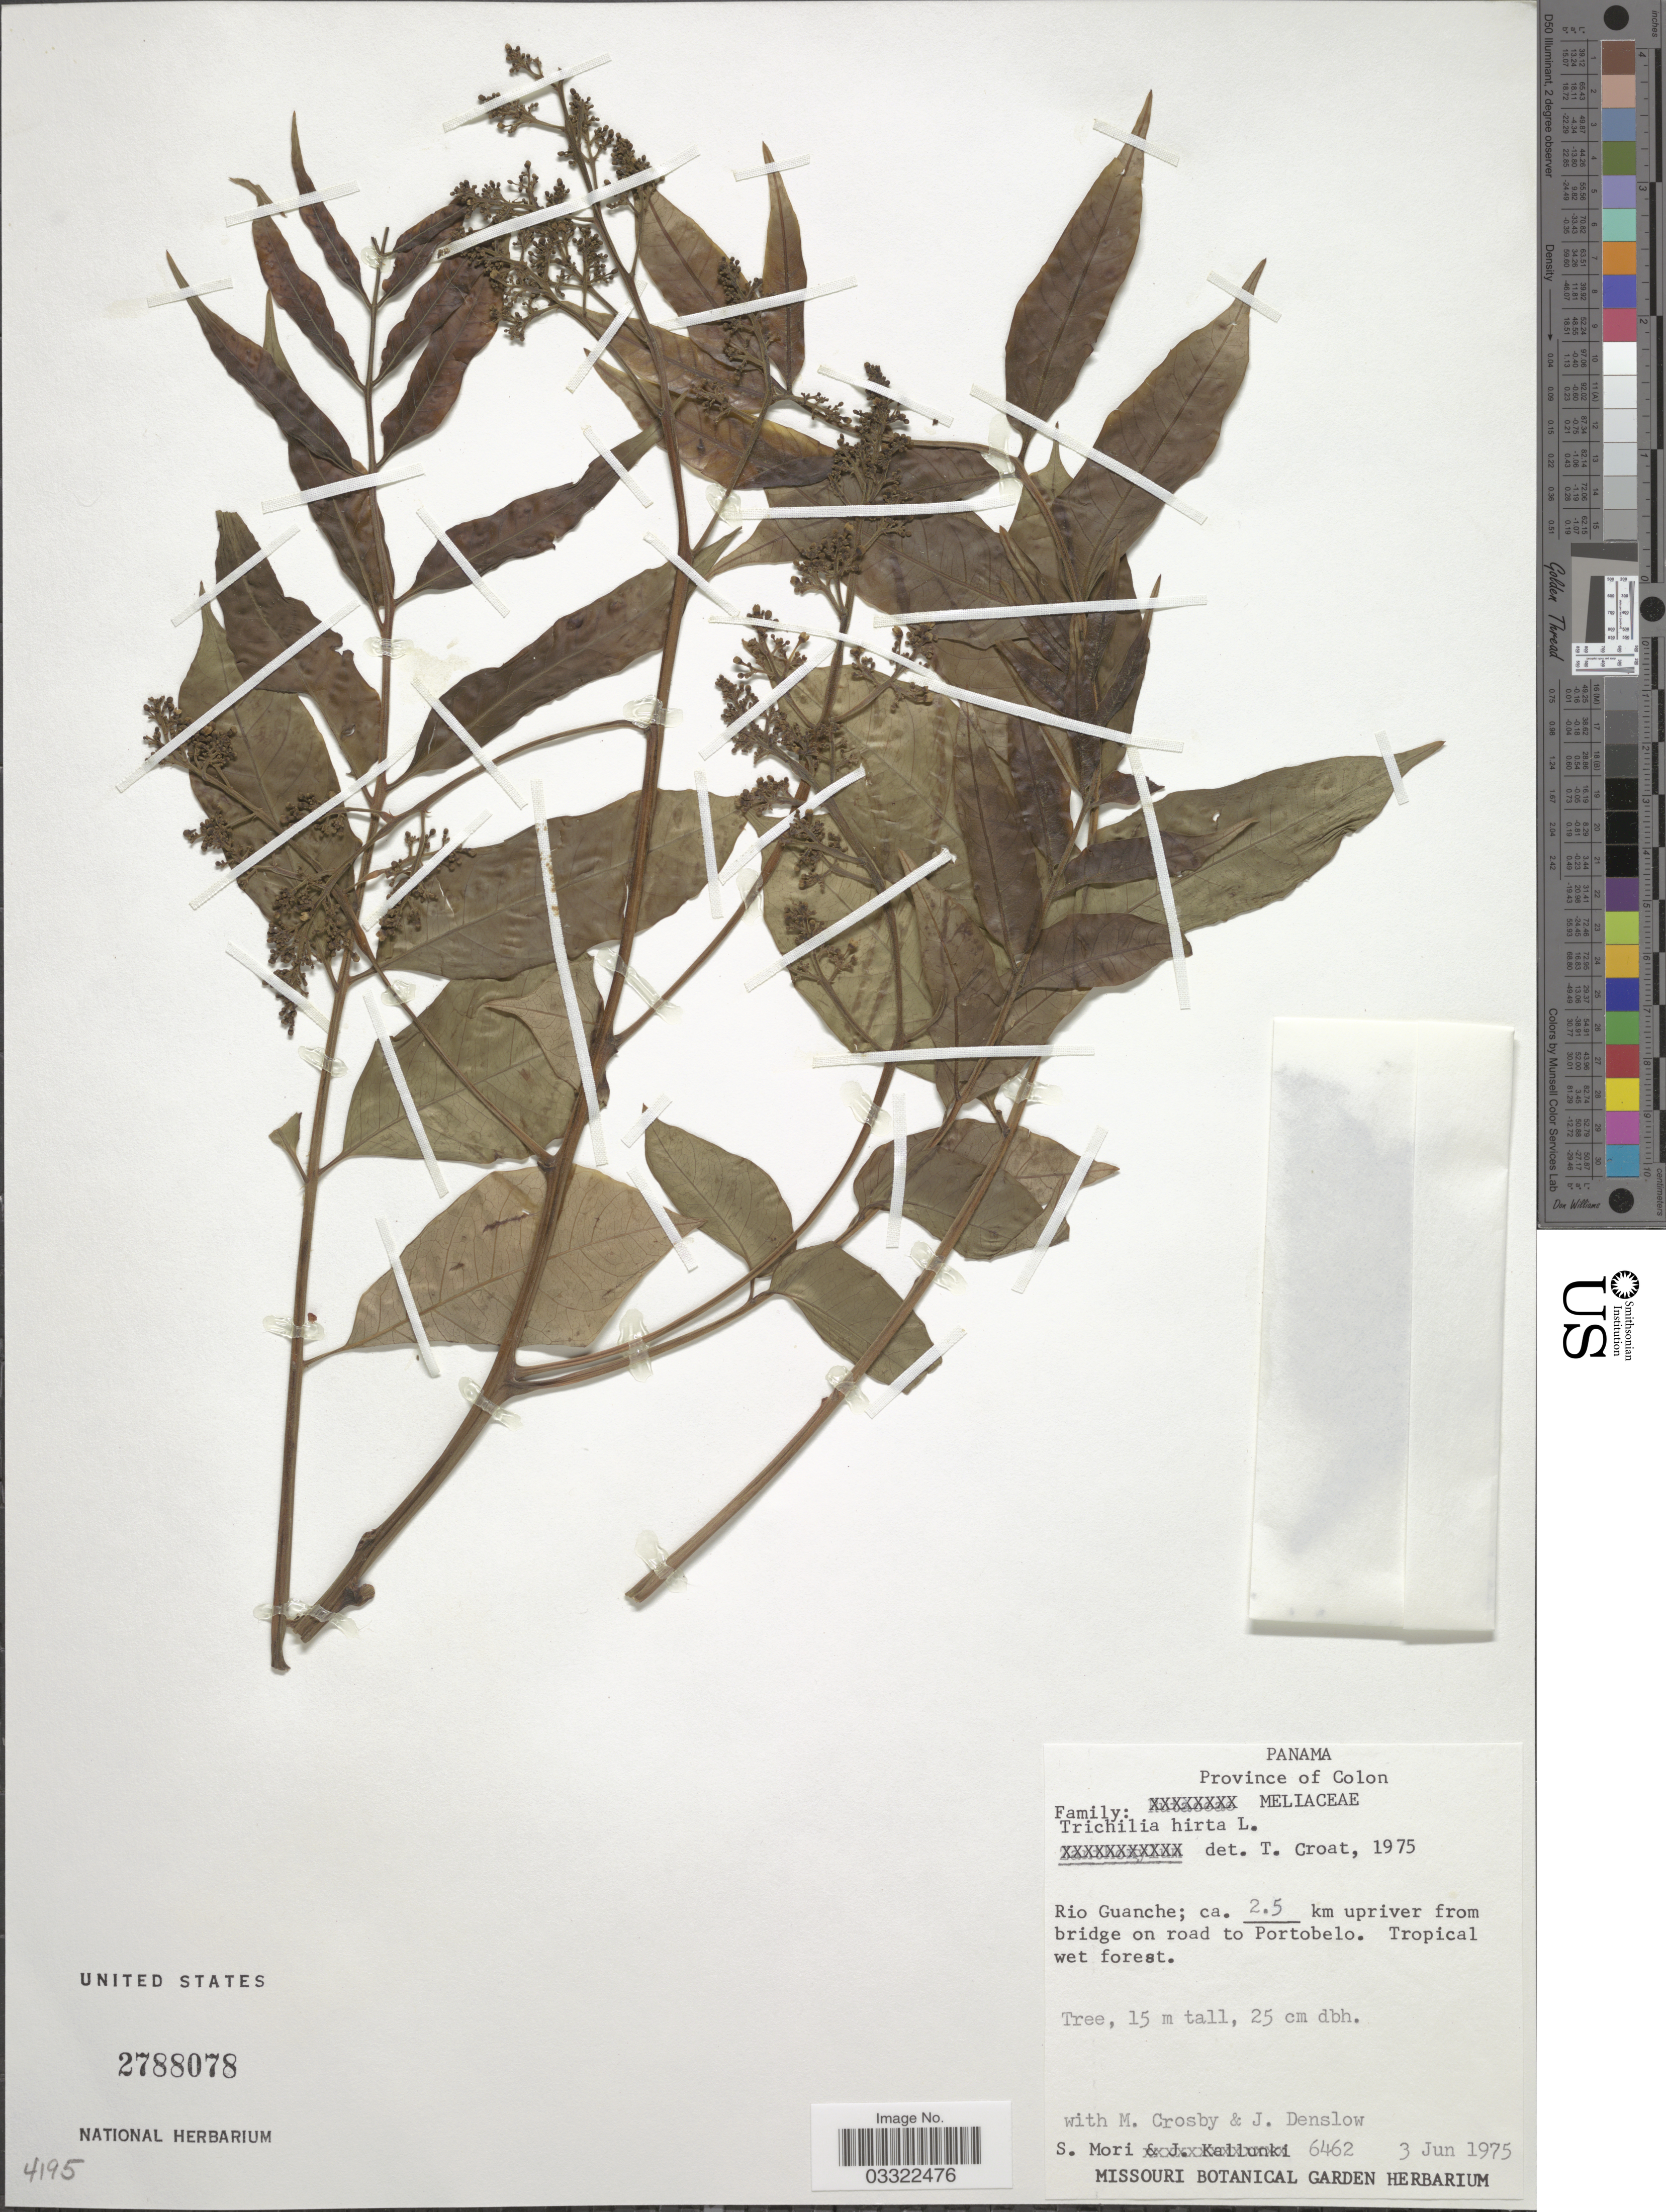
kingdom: Plantae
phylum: Tracheophyta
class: Magnoliopsida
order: Sapindales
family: Meliaceae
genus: Trichilia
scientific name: Trichilia hirta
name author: L.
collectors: S. Mori, M. Crosby & J. Denslow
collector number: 6462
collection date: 1975-06-03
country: Panama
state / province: Colón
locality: Rio Guanche; ca. 2.5 km upriver from bridge on road to Portobelo.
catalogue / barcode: US 2788078